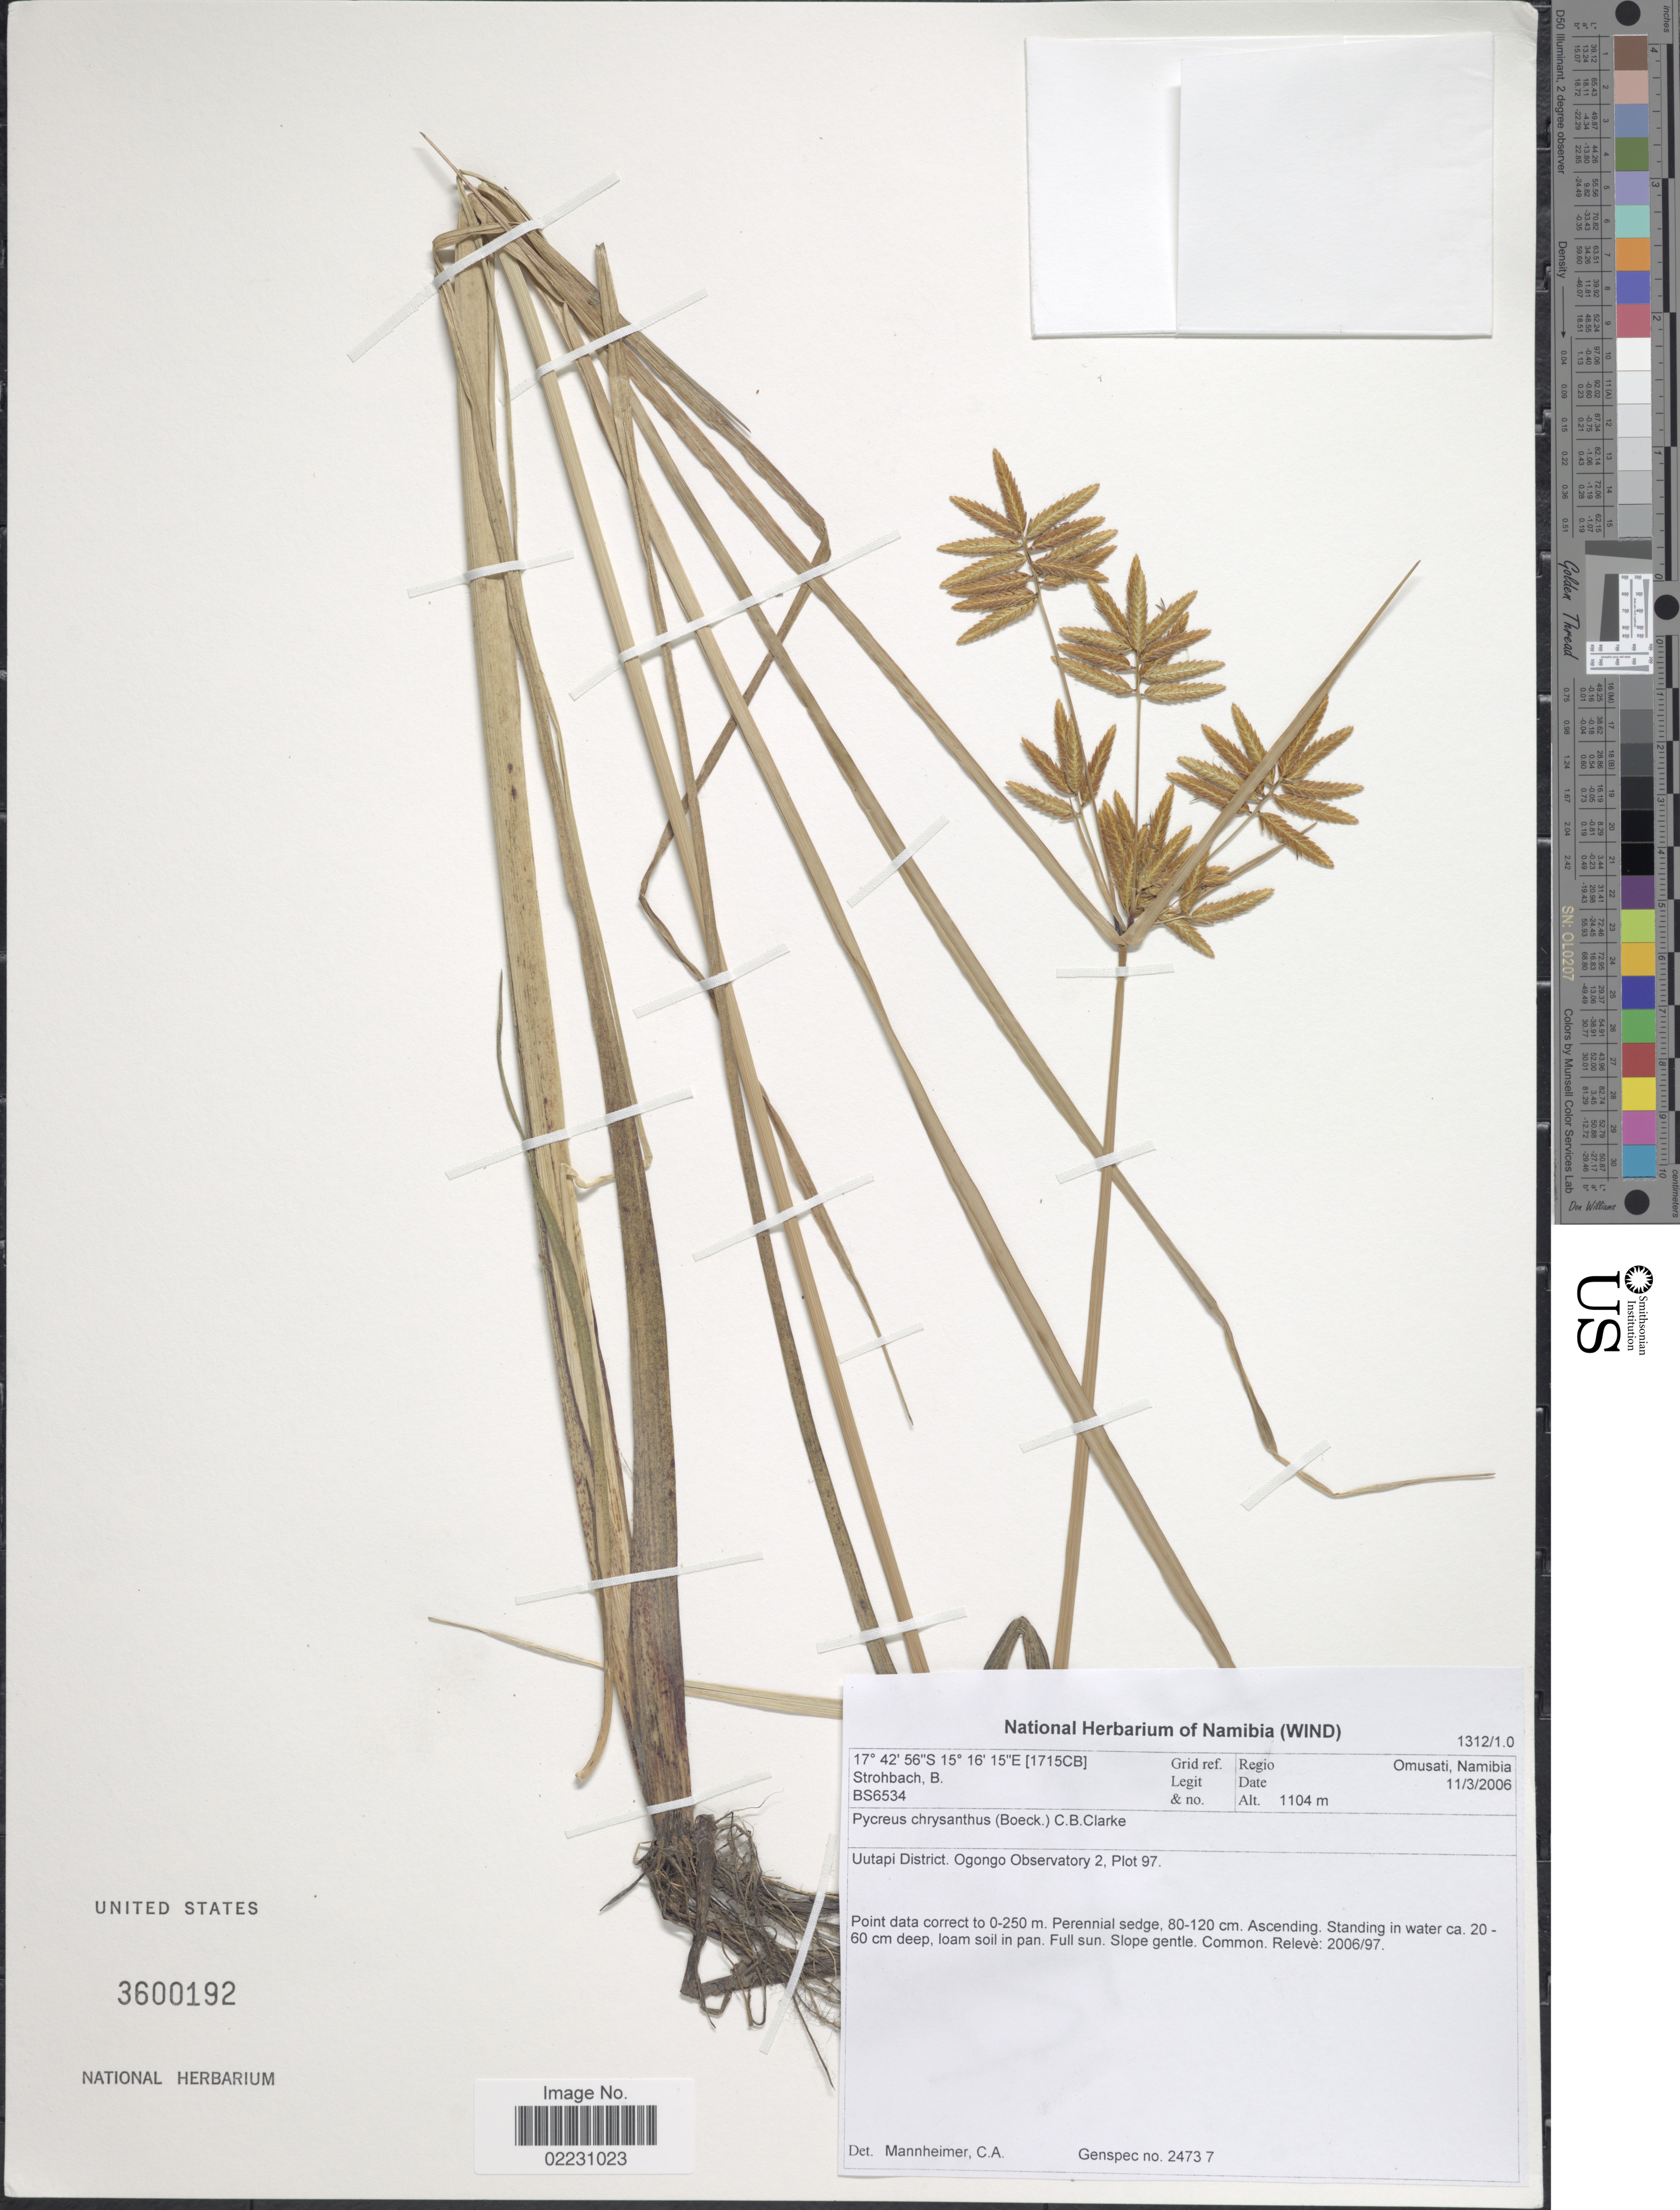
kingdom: Plantae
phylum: Tracheophyta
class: Liliopsida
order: Poales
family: Cyperaceae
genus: Cyperus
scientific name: Cyperus chrysanthus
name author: Boeckeler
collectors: B. Strohbach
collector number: BS6534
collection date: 2006-03-11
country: Namibia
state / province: Omusati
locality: Omusati, Namibia. Uutapi District. Ogongo Observatory 2, Plot 97.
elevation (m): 1104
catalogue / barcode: US 3600192